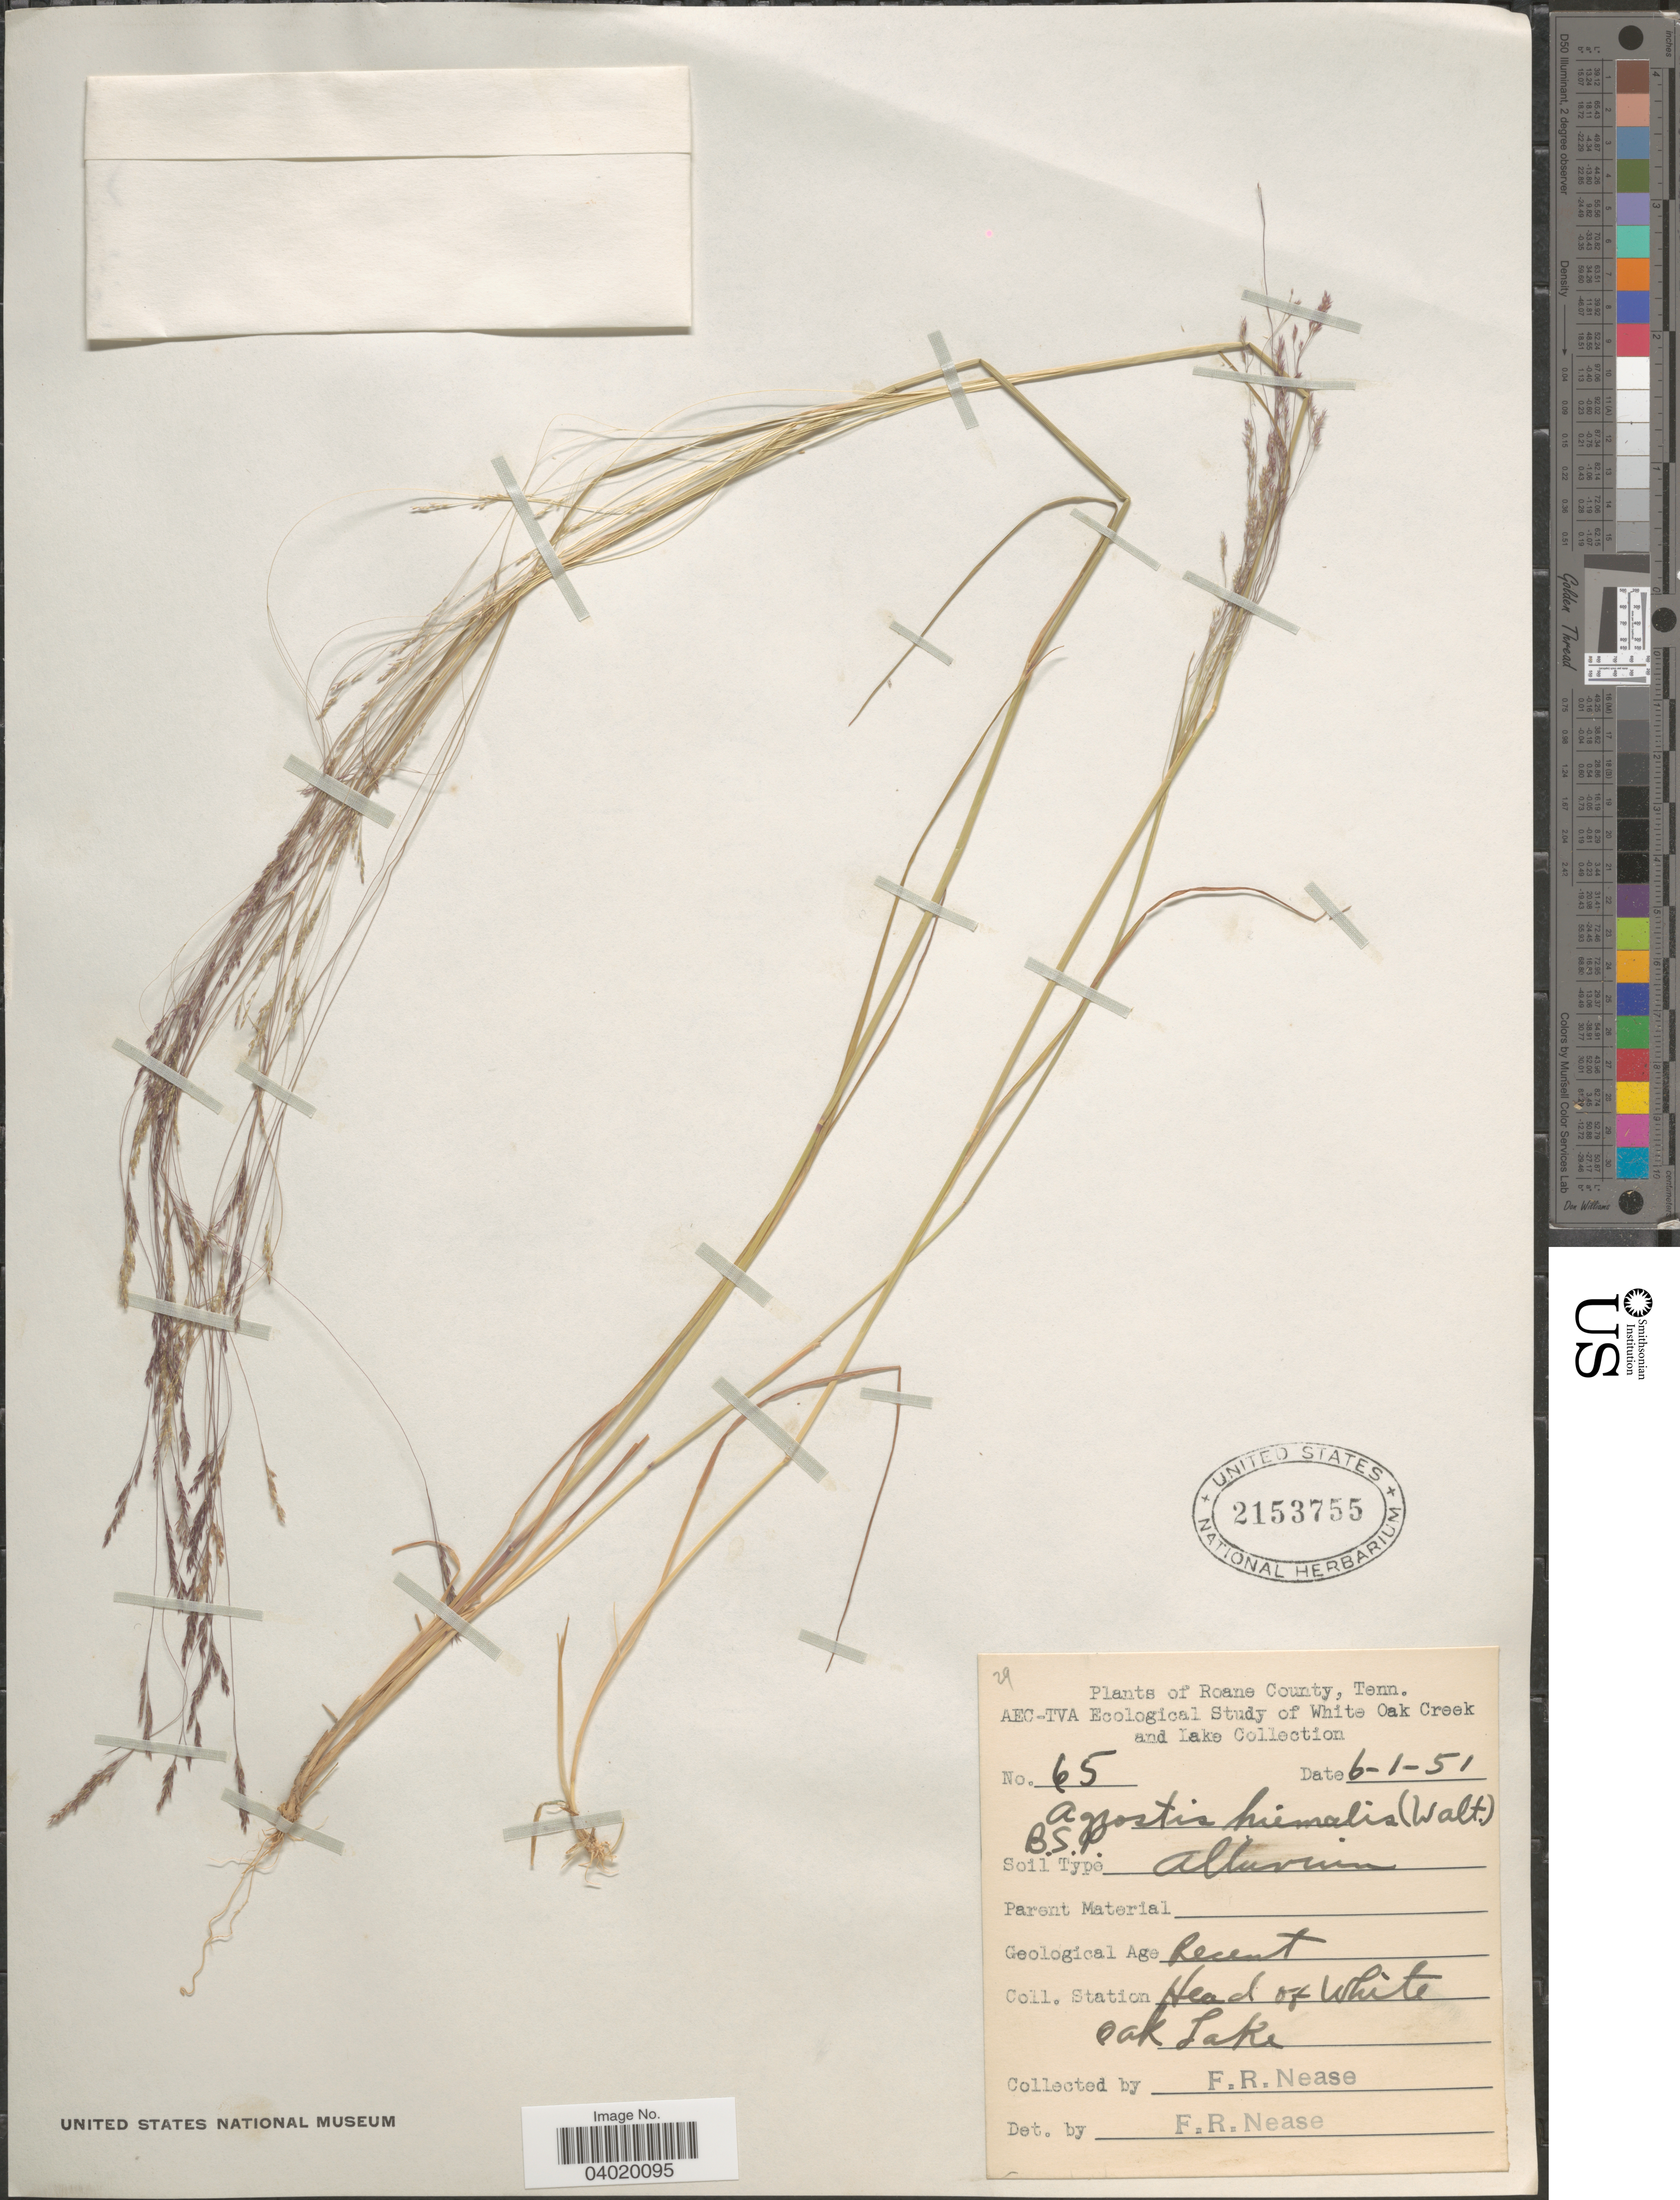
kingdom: Plantae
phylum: Tracheophyta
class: Liliopsida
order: Poales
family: Poaceae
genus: Agrostis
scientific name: Agrostis hyemalis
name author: (Walter) Britton et al.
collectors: F. Nease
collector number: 65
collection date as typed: Transcribed d/m/y: 1/6/51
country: United States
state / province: Tennessee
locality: Roane County. Head of White Oak Lake.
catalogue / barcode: US 2153755